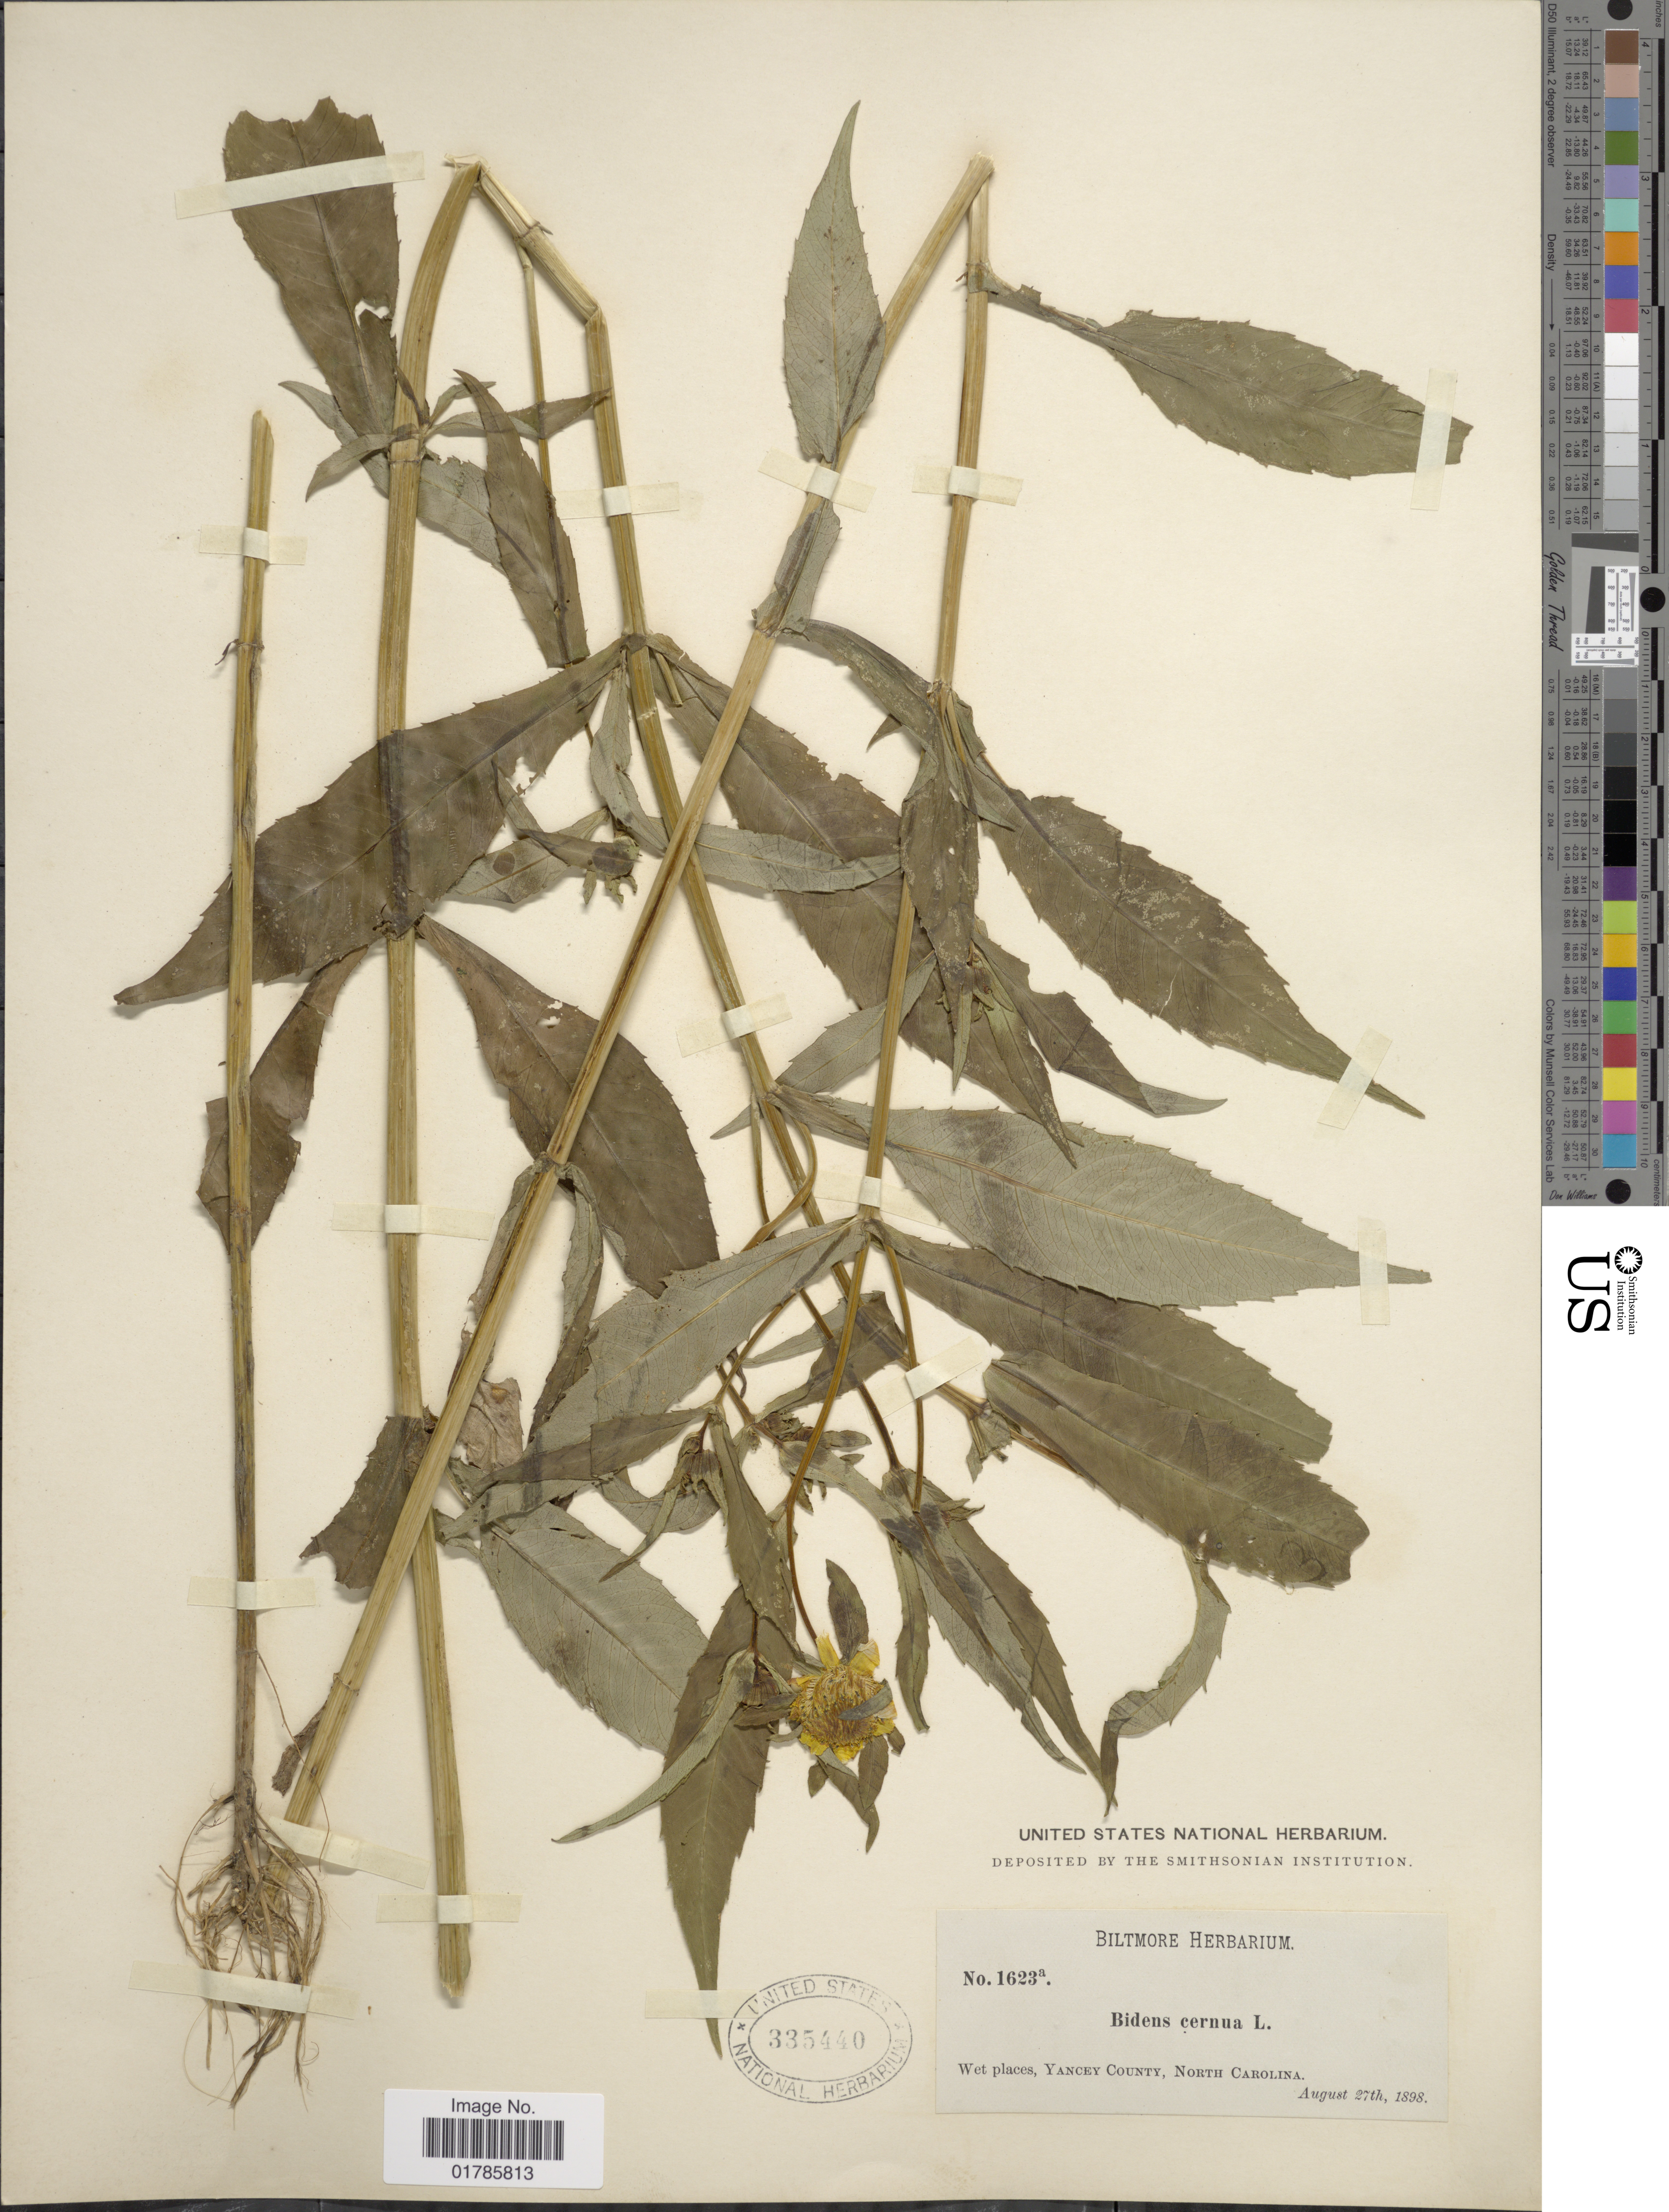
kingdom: Plantae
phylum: Tracheophyta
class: Magnoliopsida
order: Asterales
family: Asteraceae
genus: Bidens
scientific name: Bidens cernua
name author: L.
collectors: ex herb. Biltmore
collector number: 1623a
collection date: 1898-08-27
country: United States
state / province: North Carolina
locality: Yancey County, North Carolina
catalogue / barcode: US 335440